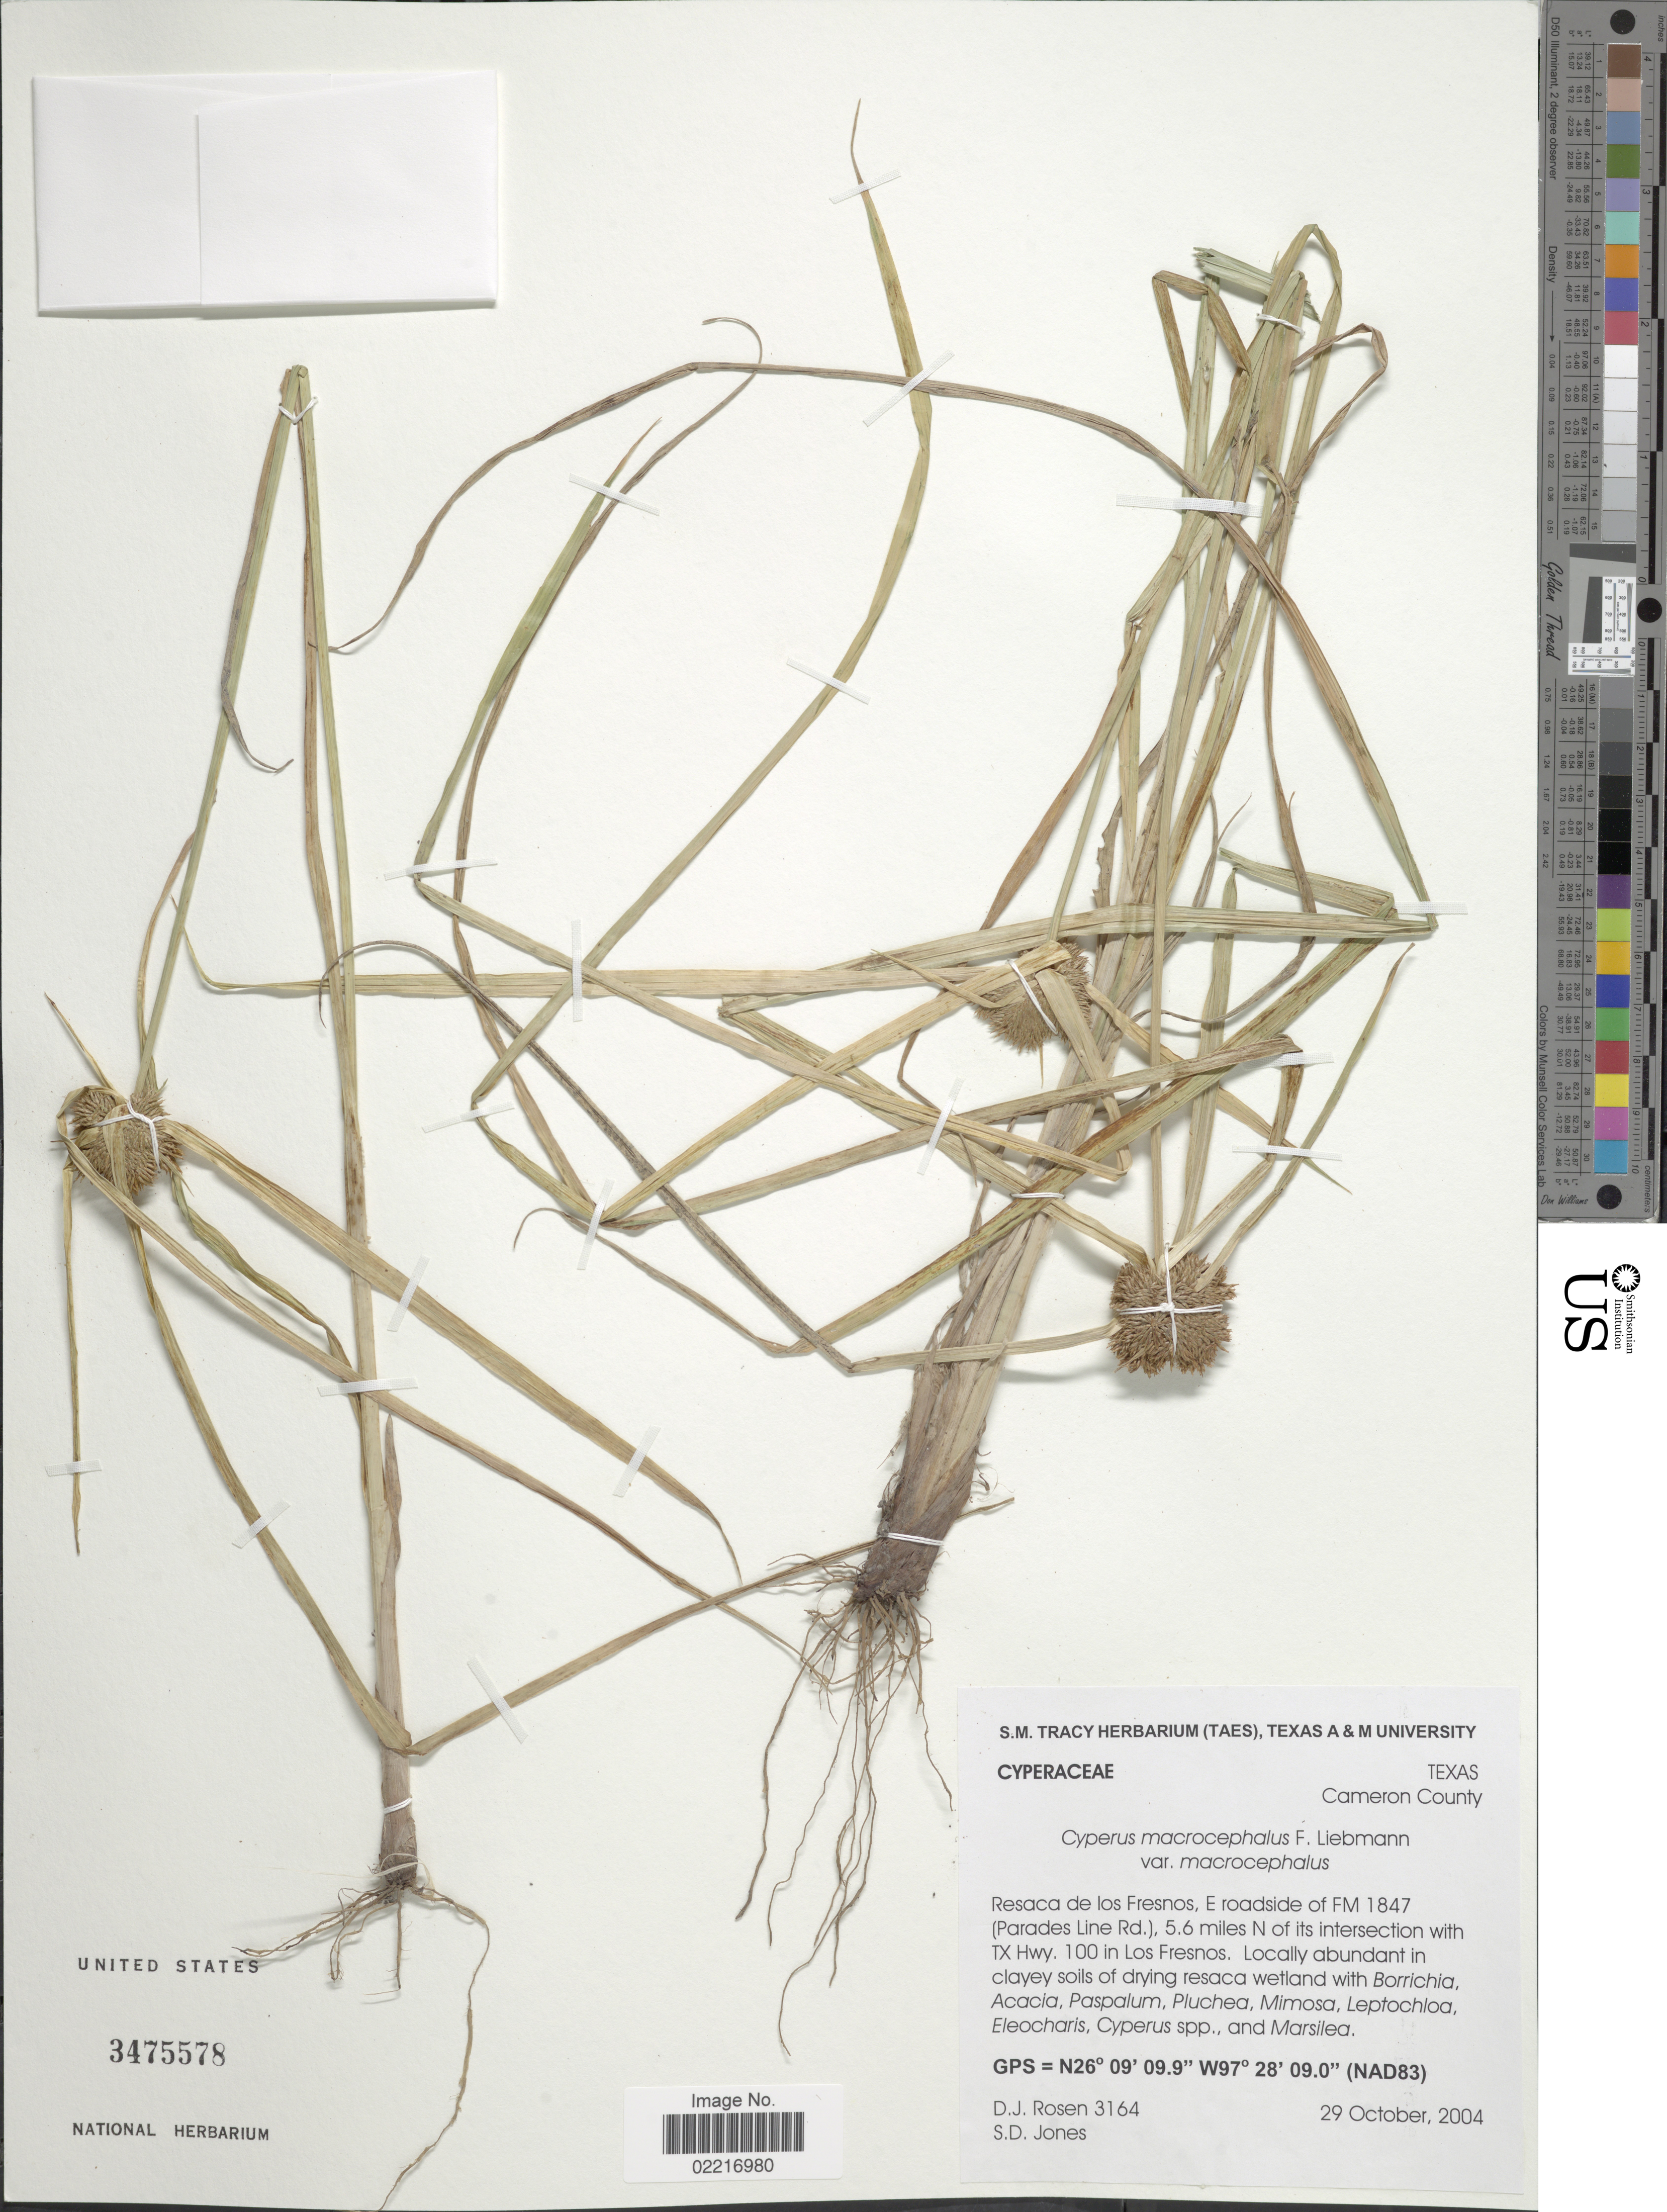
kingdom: Plantae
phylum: Tracheophyta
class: Liliopsida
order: Poales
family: Cyperaceae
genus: Cyperus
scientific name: Cyperus conglobatus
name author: Humb. ex Link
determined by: Strong, Mark T., (BOT), Smithsonian Institution - National Museum of Natural History (UNITED STATES)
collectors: D. J. Rosen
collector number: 3164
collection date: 2004-10-29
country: United States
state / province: Texas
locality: Cameron County, Resaca de los Fresnos, E roadsides of FM 1847 (Parades Line Rd.) 5.6 miles N of its intersection with RX Hwy. 100 Los Fresnos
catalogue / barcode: US 3475578